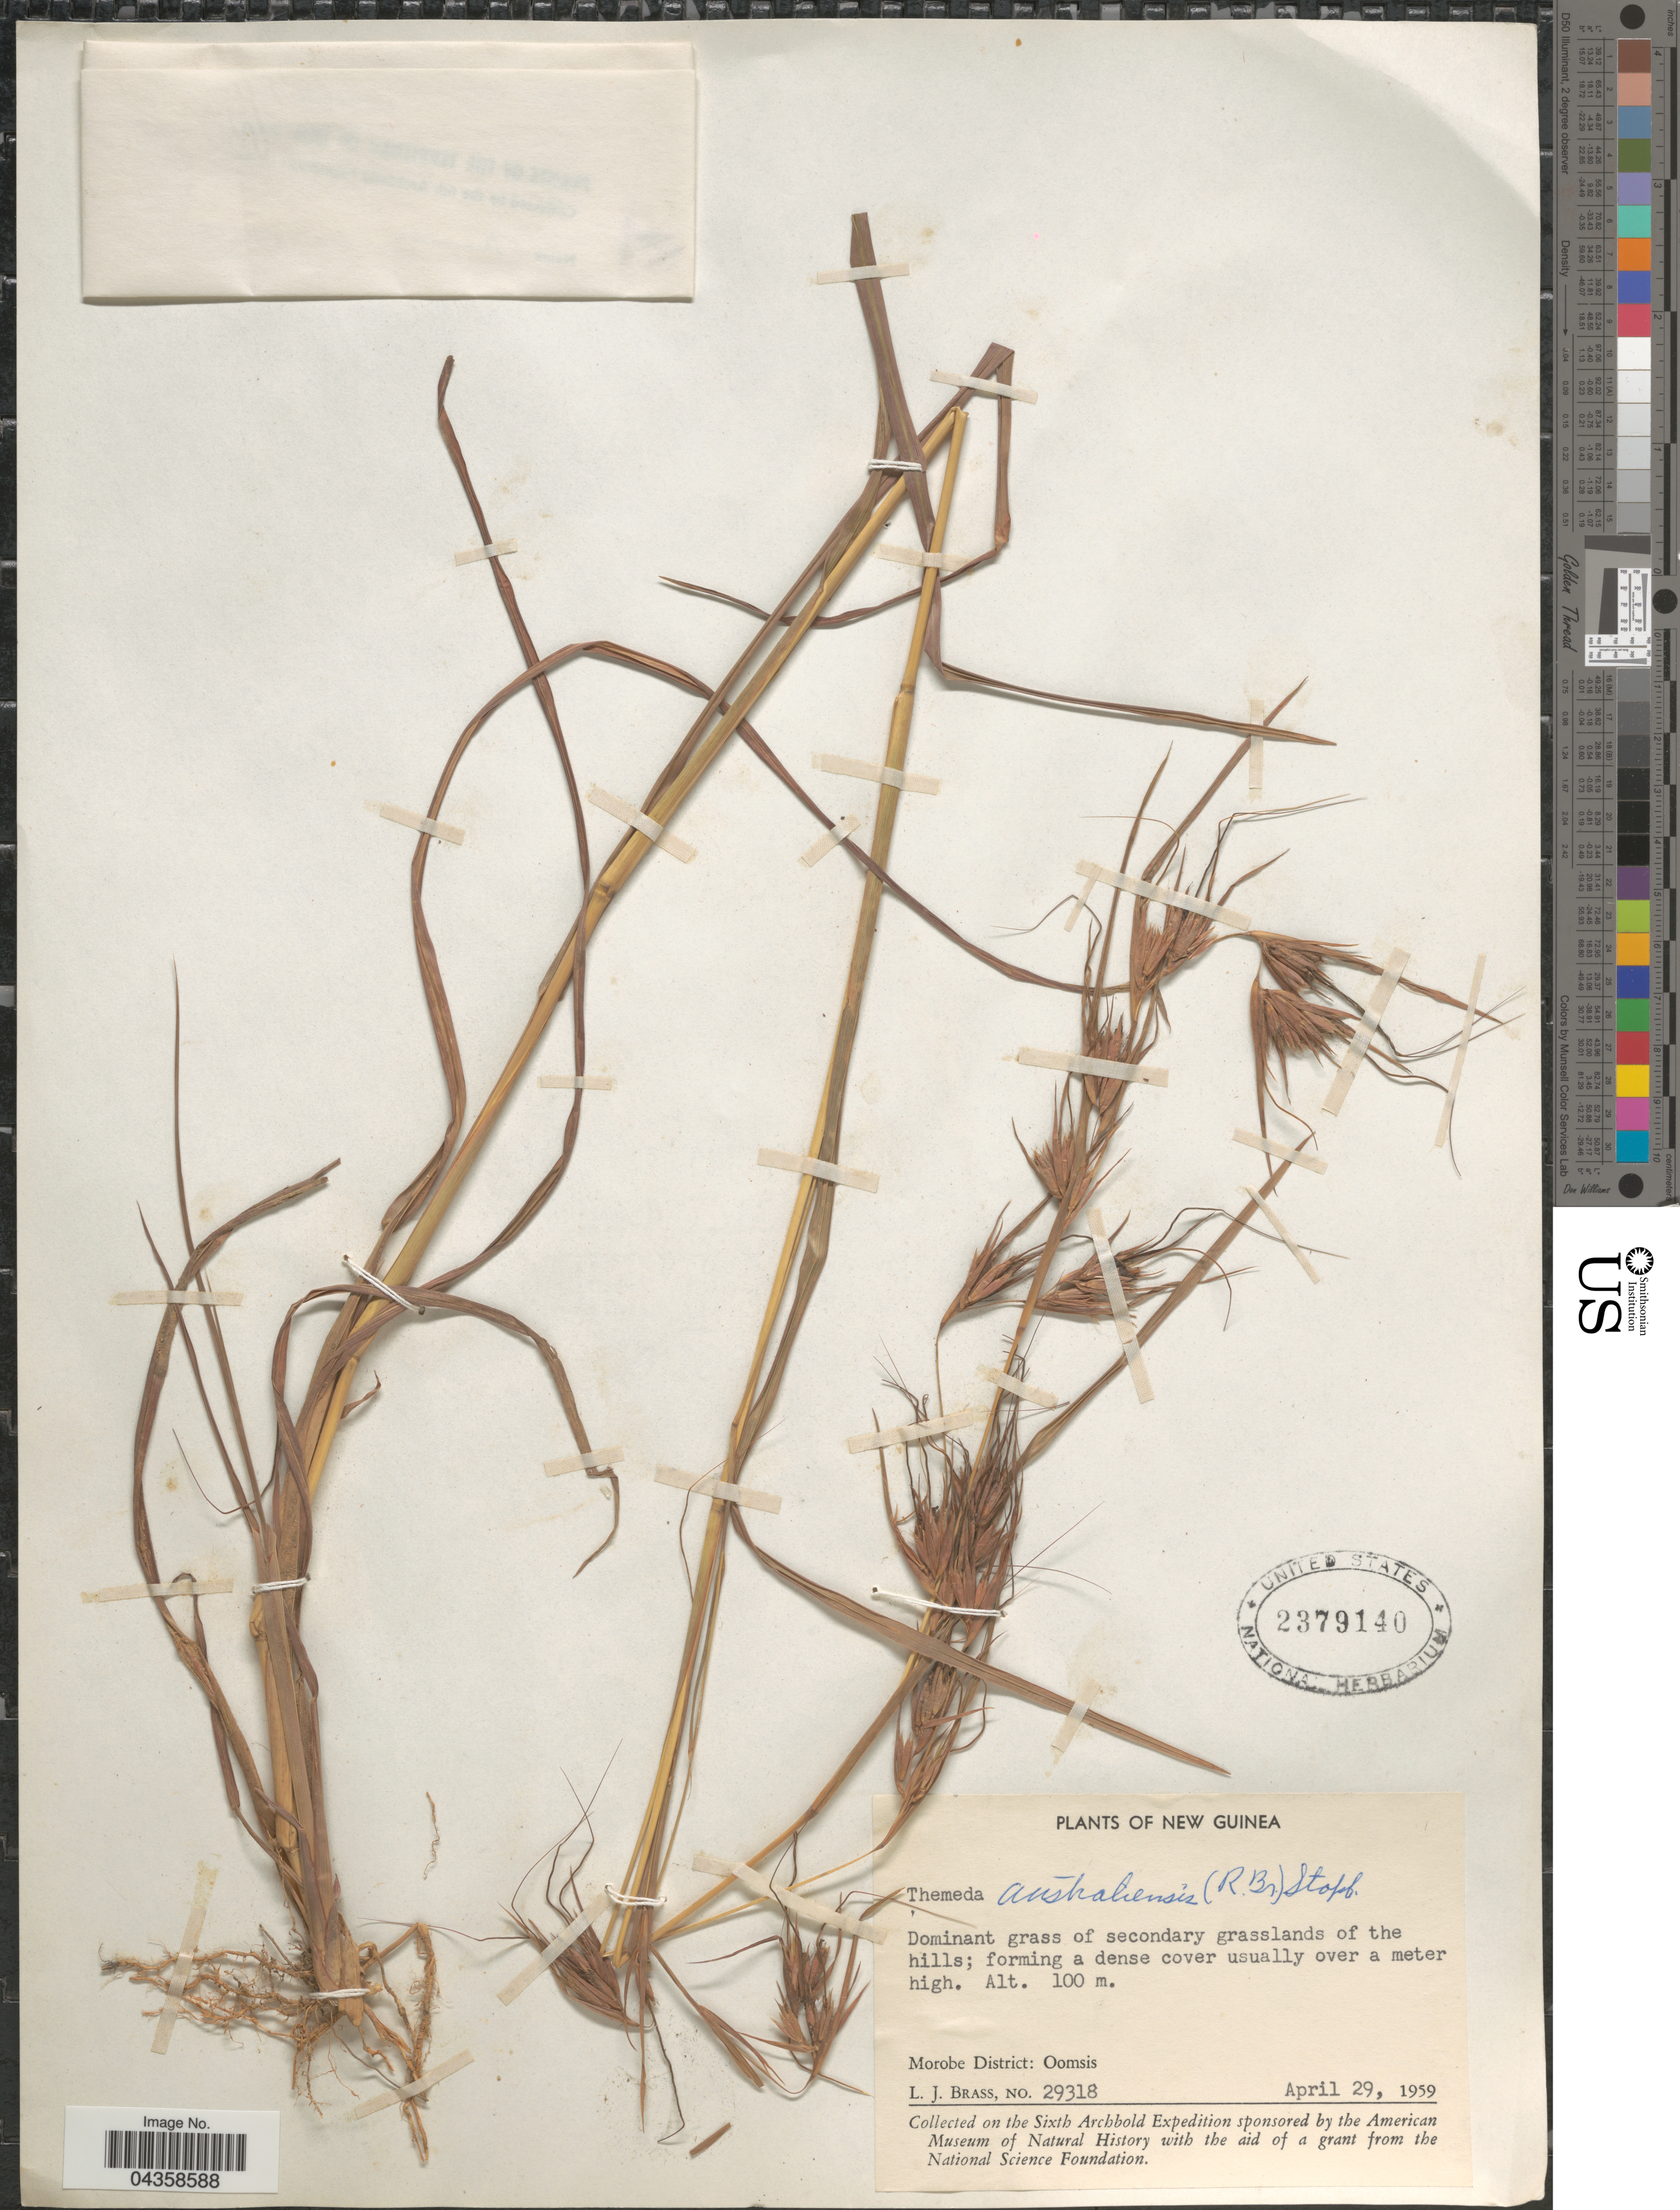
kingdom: Plantae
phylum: Tracheophyta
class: Liliopsida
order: Poales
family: Poaceae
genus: Themeda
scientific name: Themeda triandra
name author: Forssk.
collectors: L. J. Brass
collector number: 29318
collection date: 1959-04-29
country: Papua New Guinea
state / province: Morobe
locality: New Guinea. Dominant grass of secondary grasslands of the hills; Morobe District: Oomsis. Sixth Archbold Expedition.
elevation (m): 100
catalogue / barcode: US 2379140